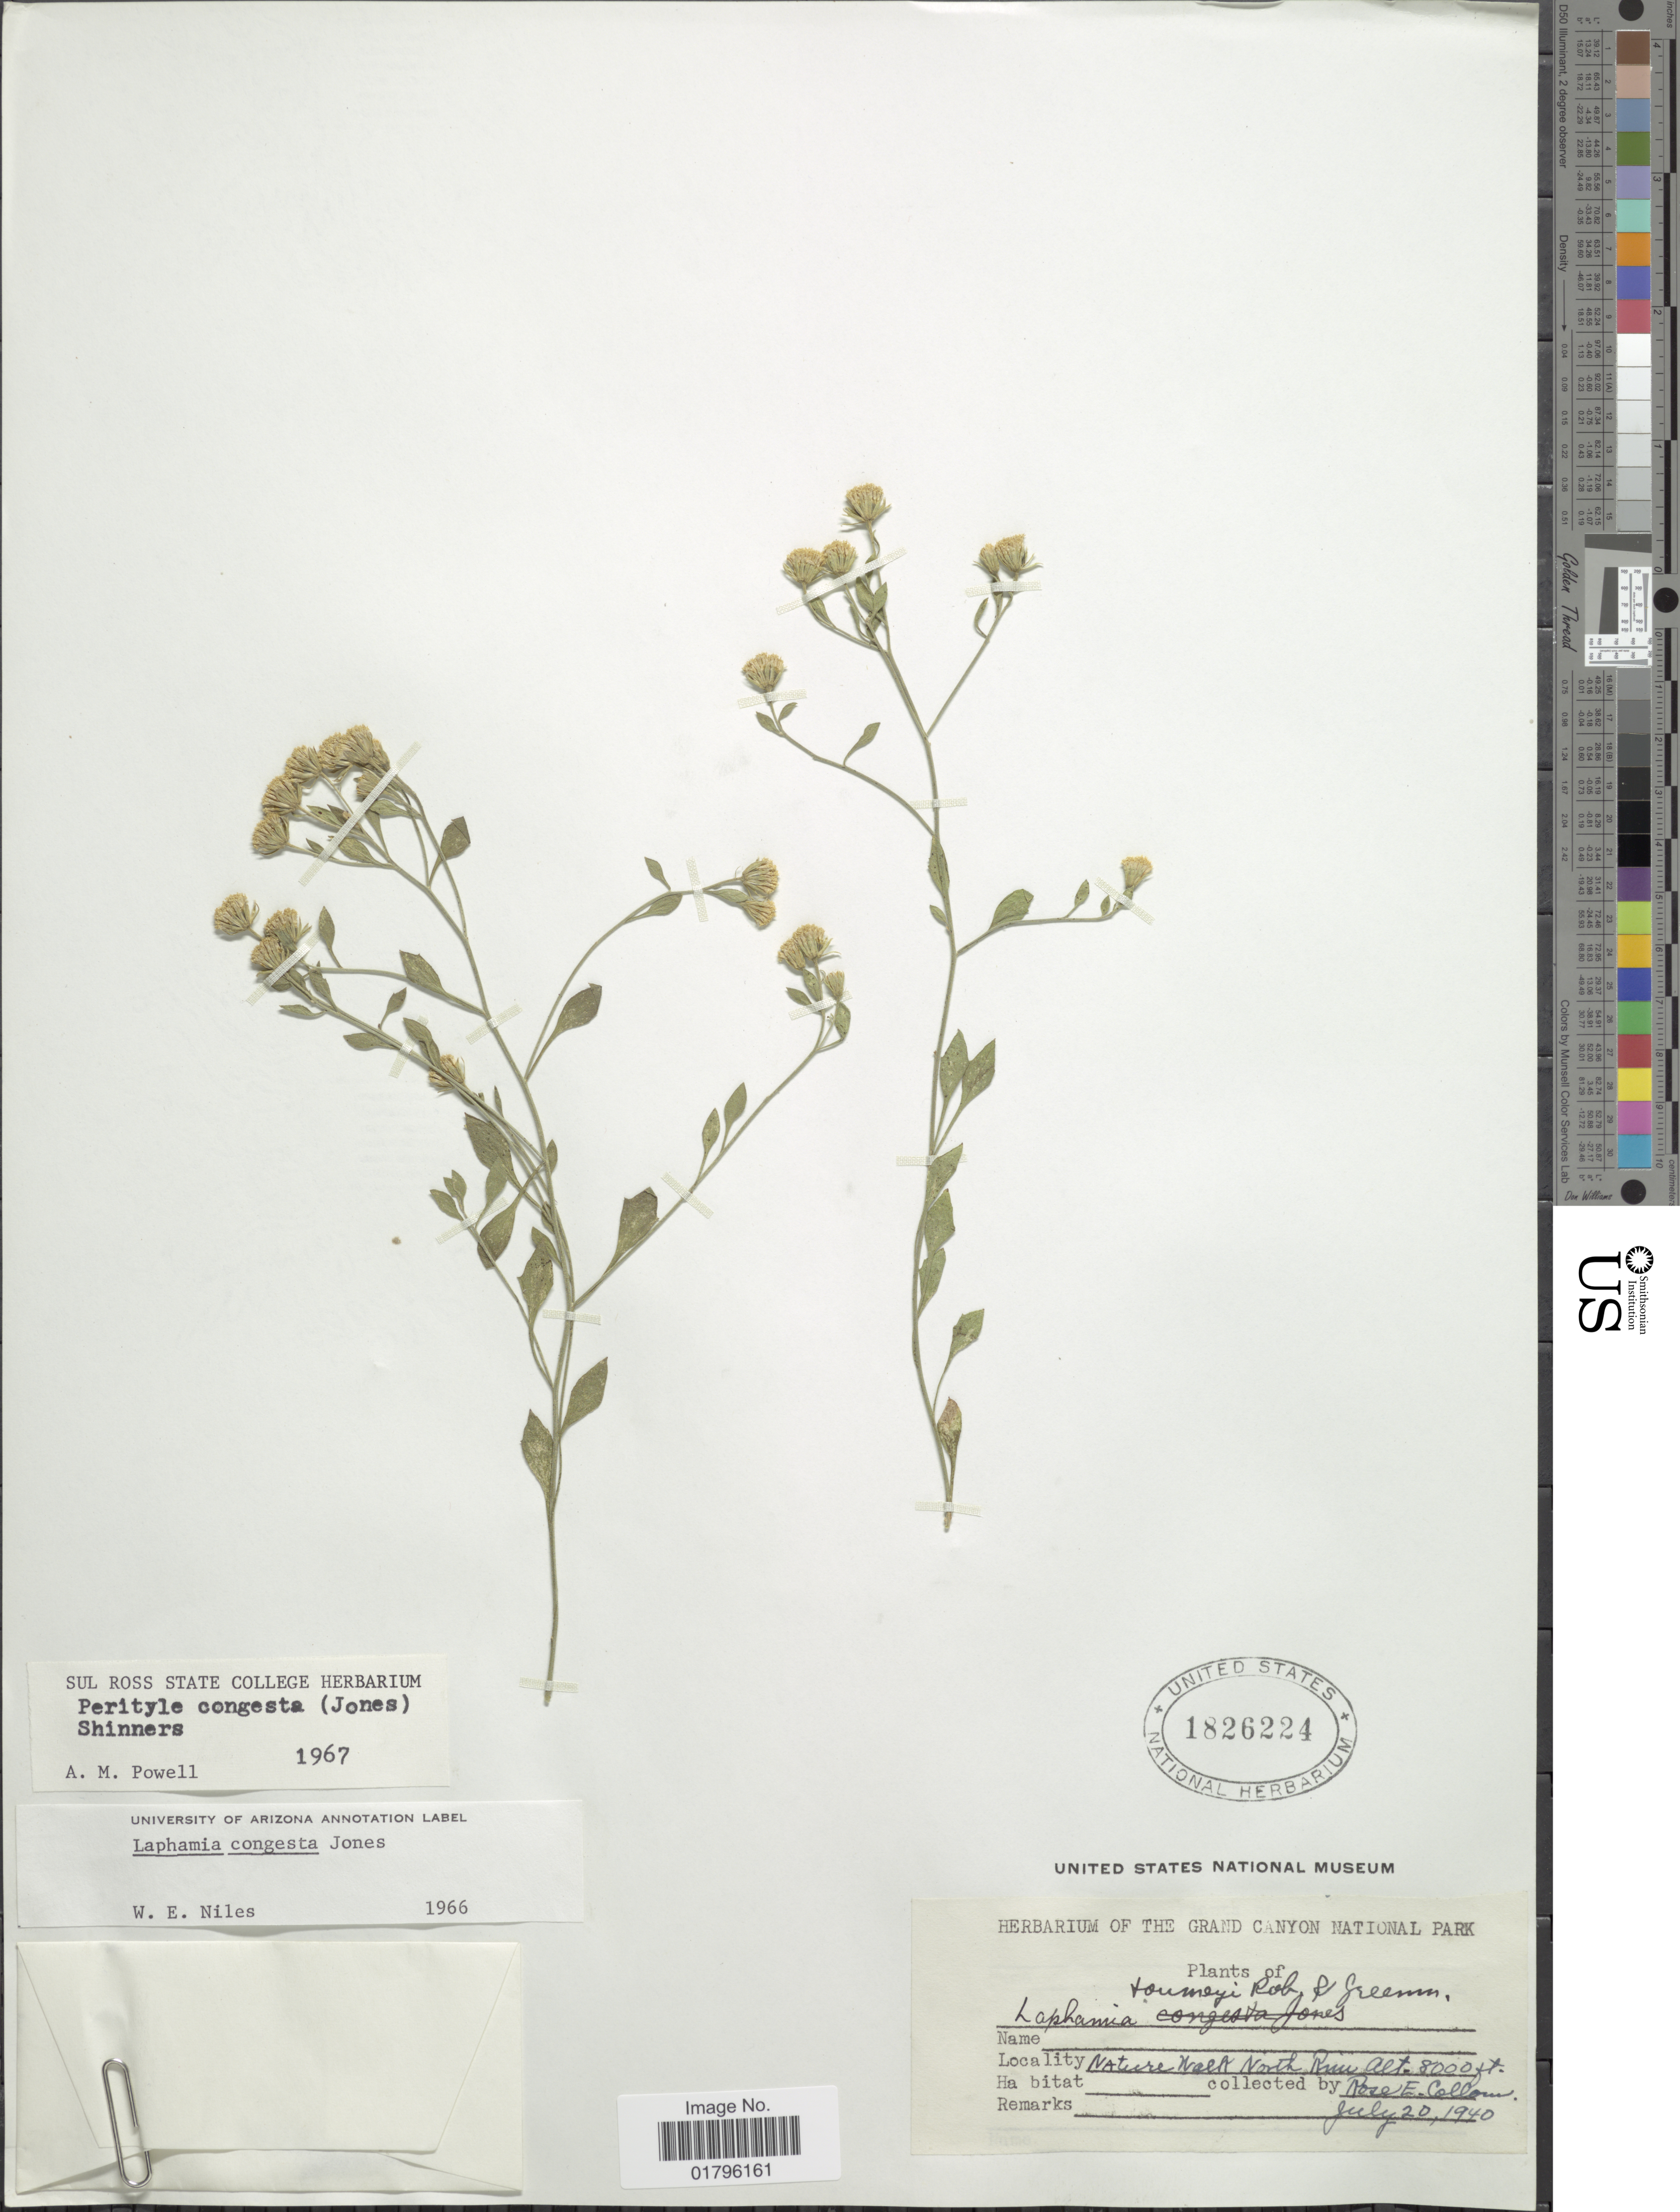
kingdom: Plantae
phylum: Tracheophyta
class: Magnoliopsida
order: Asterales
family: Asteraceae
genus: Perityle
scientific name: Perityle congesta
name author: (M.E. Jones) Shinners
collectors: R. E. Collom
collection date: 1940-07-22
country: United States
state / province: Arizona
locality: Nature Walk North Rim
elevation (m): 2438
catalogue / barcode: US 1826224